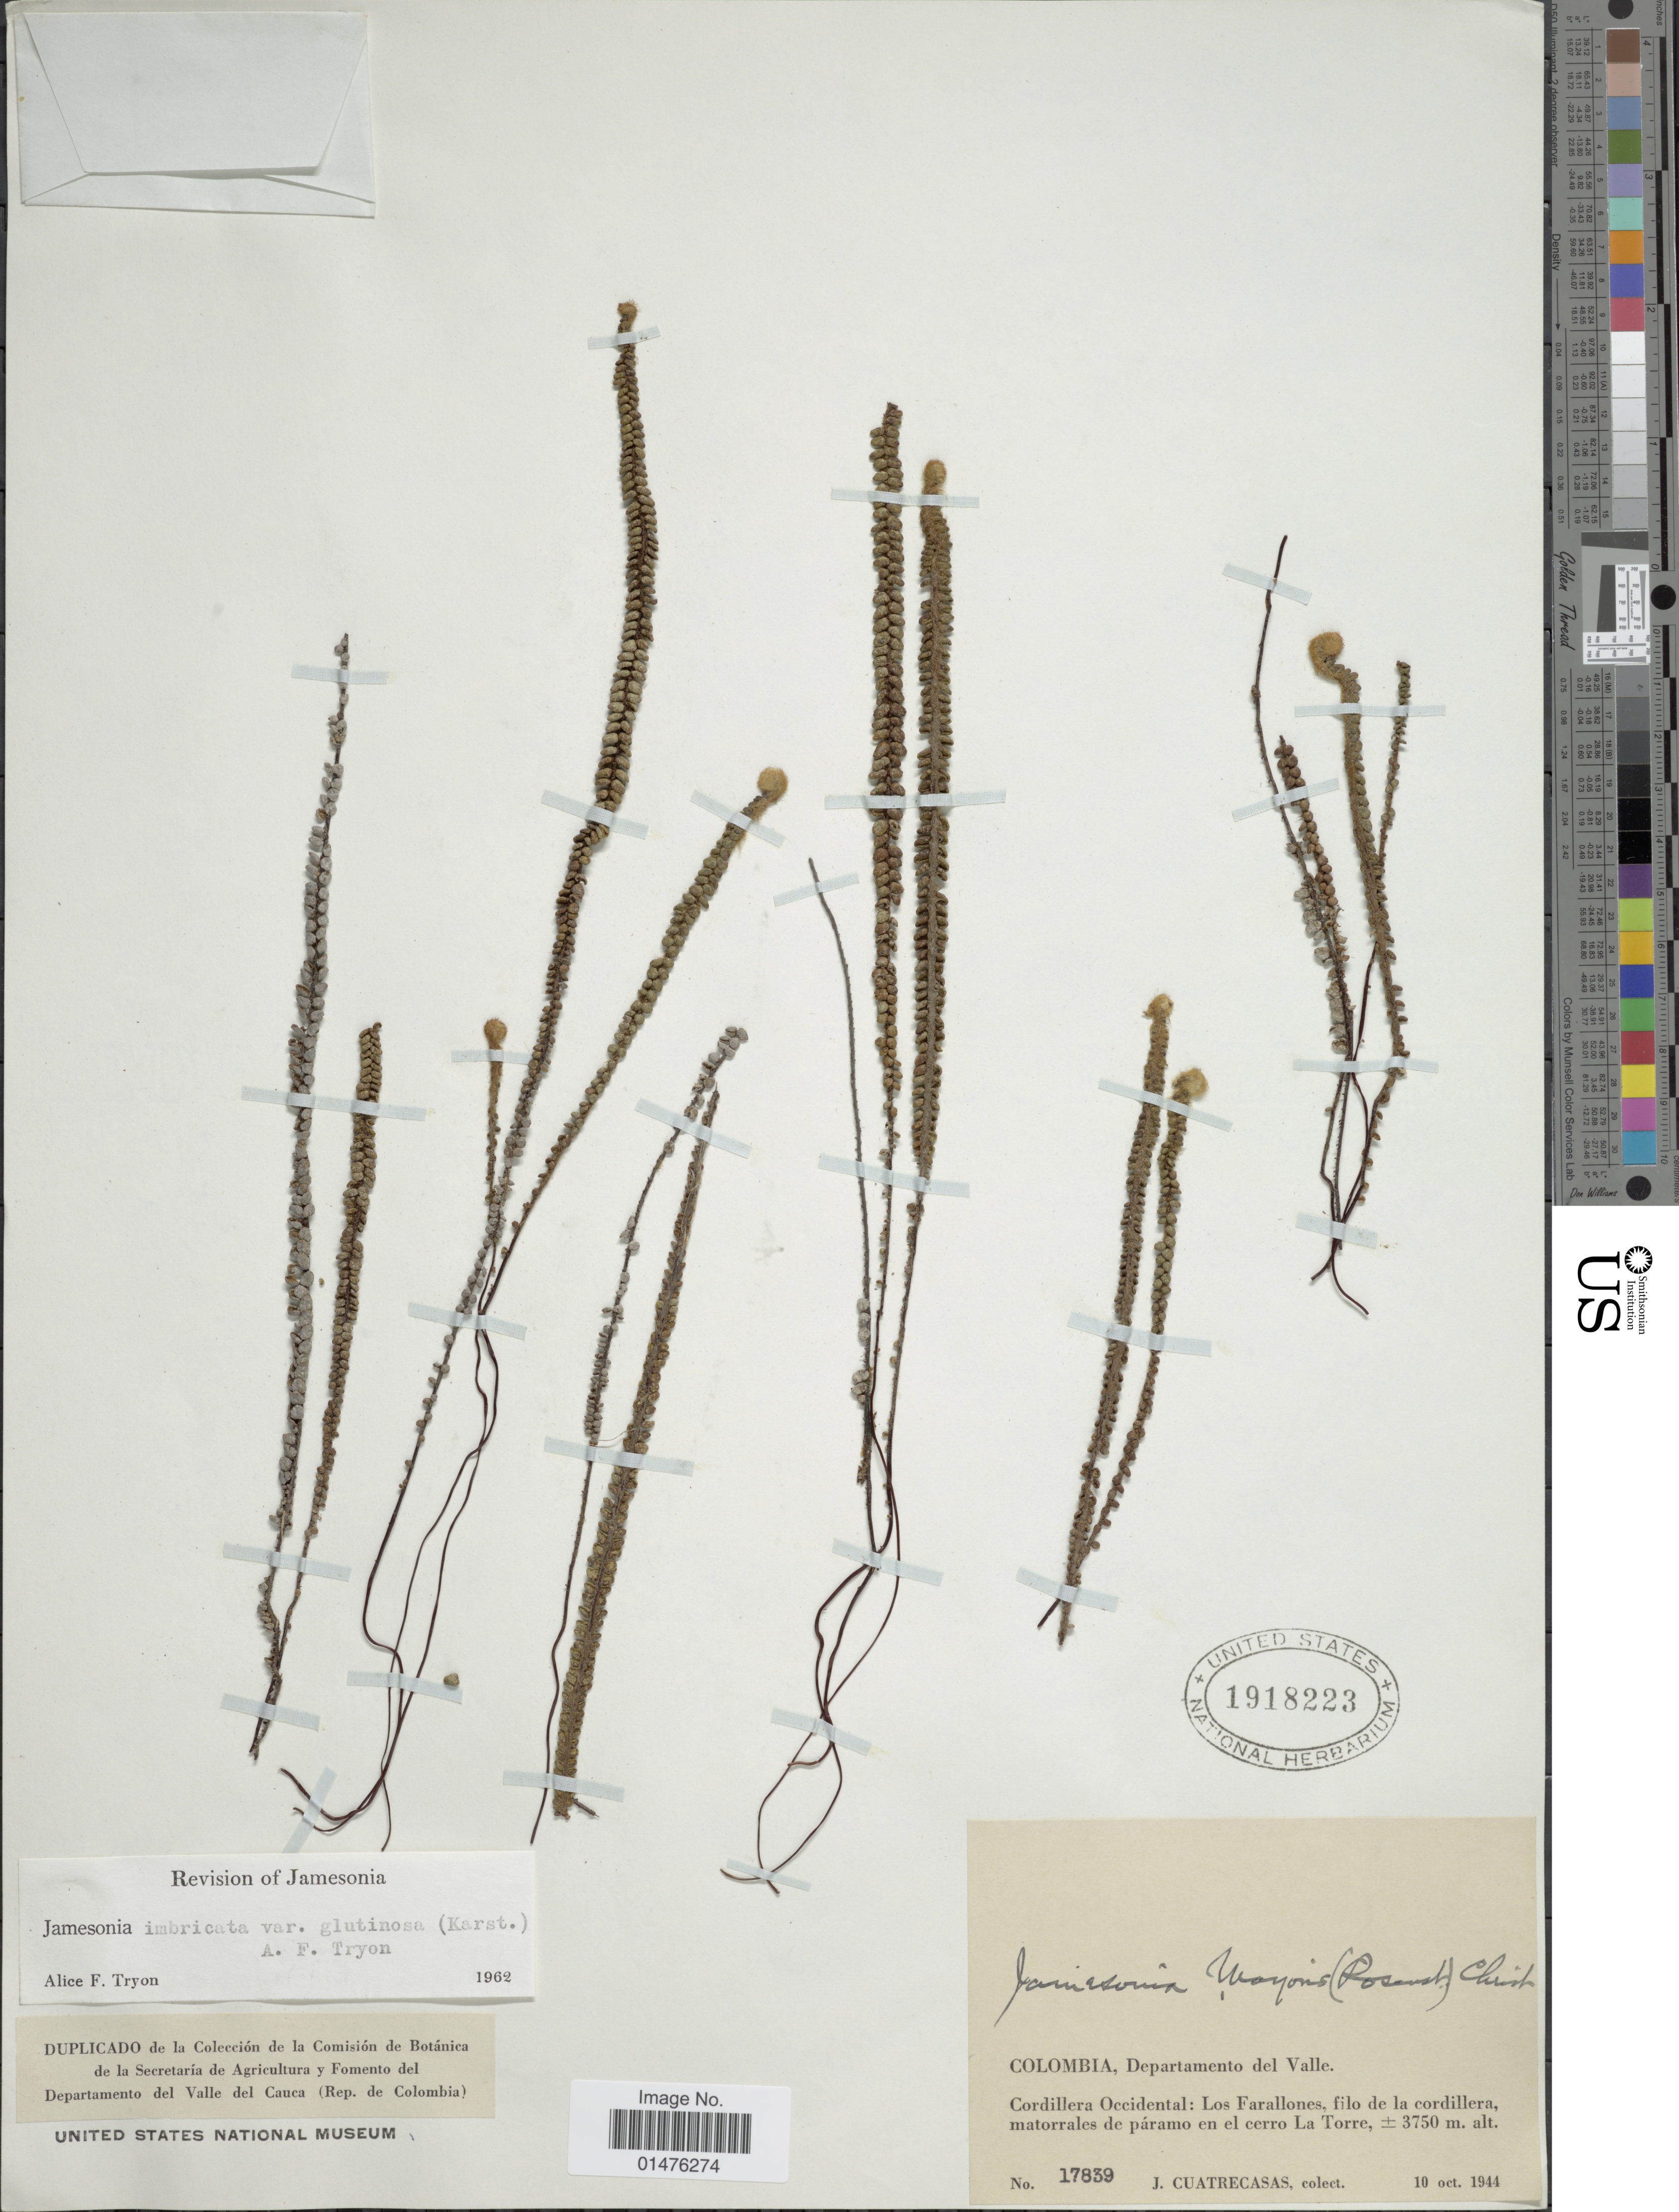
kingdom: Plantae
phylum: Tracheophyta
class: Polypodiopsida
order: Polypodiales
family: Pteridaceae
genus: Jamesonia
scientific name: Jamesonia imbricata var. glutinosa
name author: (H. Karst.) A.F. Tryon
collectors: J. Cuatrecasas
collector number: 17839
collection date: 1944-10-10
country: Colombia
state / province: Valle del Cauca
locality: Departamento del Valle. Cordillera Occidental: Los Farallones, filo de la cordillera, matorrales de páramo en el cerro La Torre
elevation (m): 3750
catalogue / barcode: US 1918223